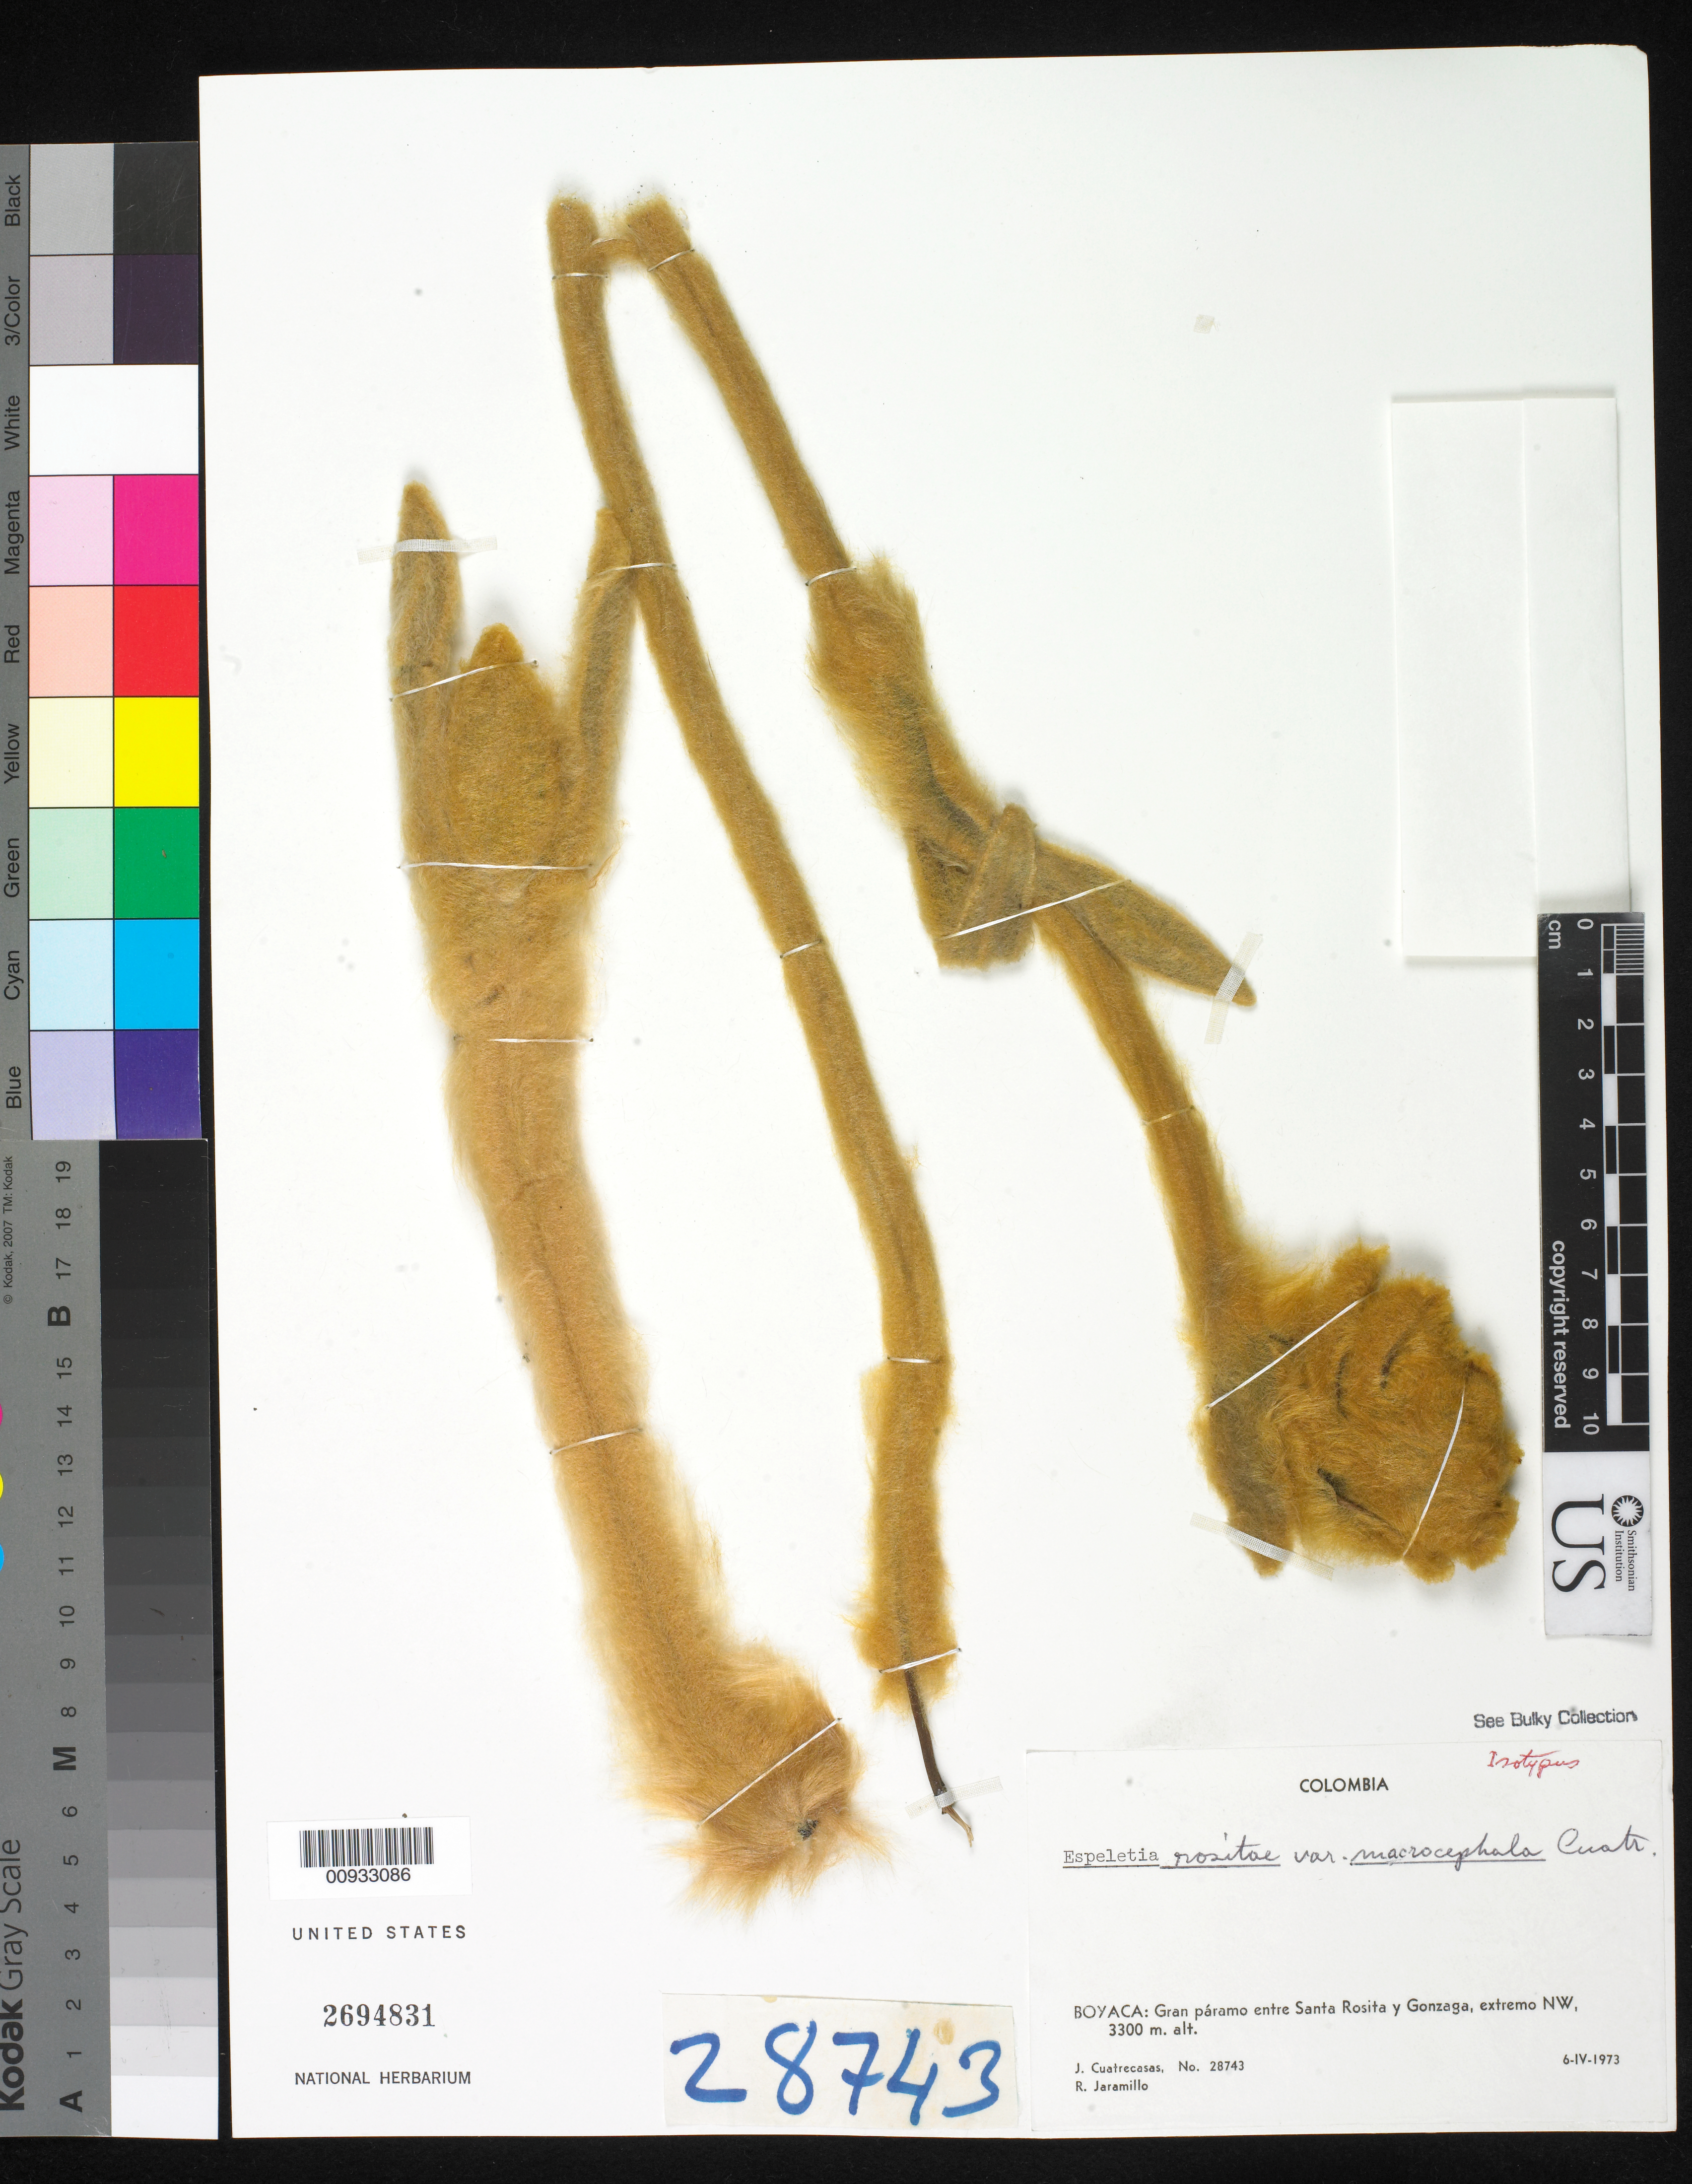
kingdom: Plantae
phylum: Tracheophyta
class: Magnoliopsida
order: Asterales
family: Asteraceae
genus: Espeletia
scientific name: Espeletia rositae var. macrocephala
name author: Cuatrec.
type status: Isotype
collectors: J. Cuatrecasas & R. Jaramillo M.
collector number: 28743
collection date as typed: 06 Apr 1973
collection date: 1973-04-06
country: Colombia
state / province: Boyacá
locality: Gran Páramo entre Santa Rosita y Gonzaga, extremo NW. [Great upland between Santa Rosita & Gonzaga, NW end]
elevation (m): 3300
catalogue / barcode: US 2694831